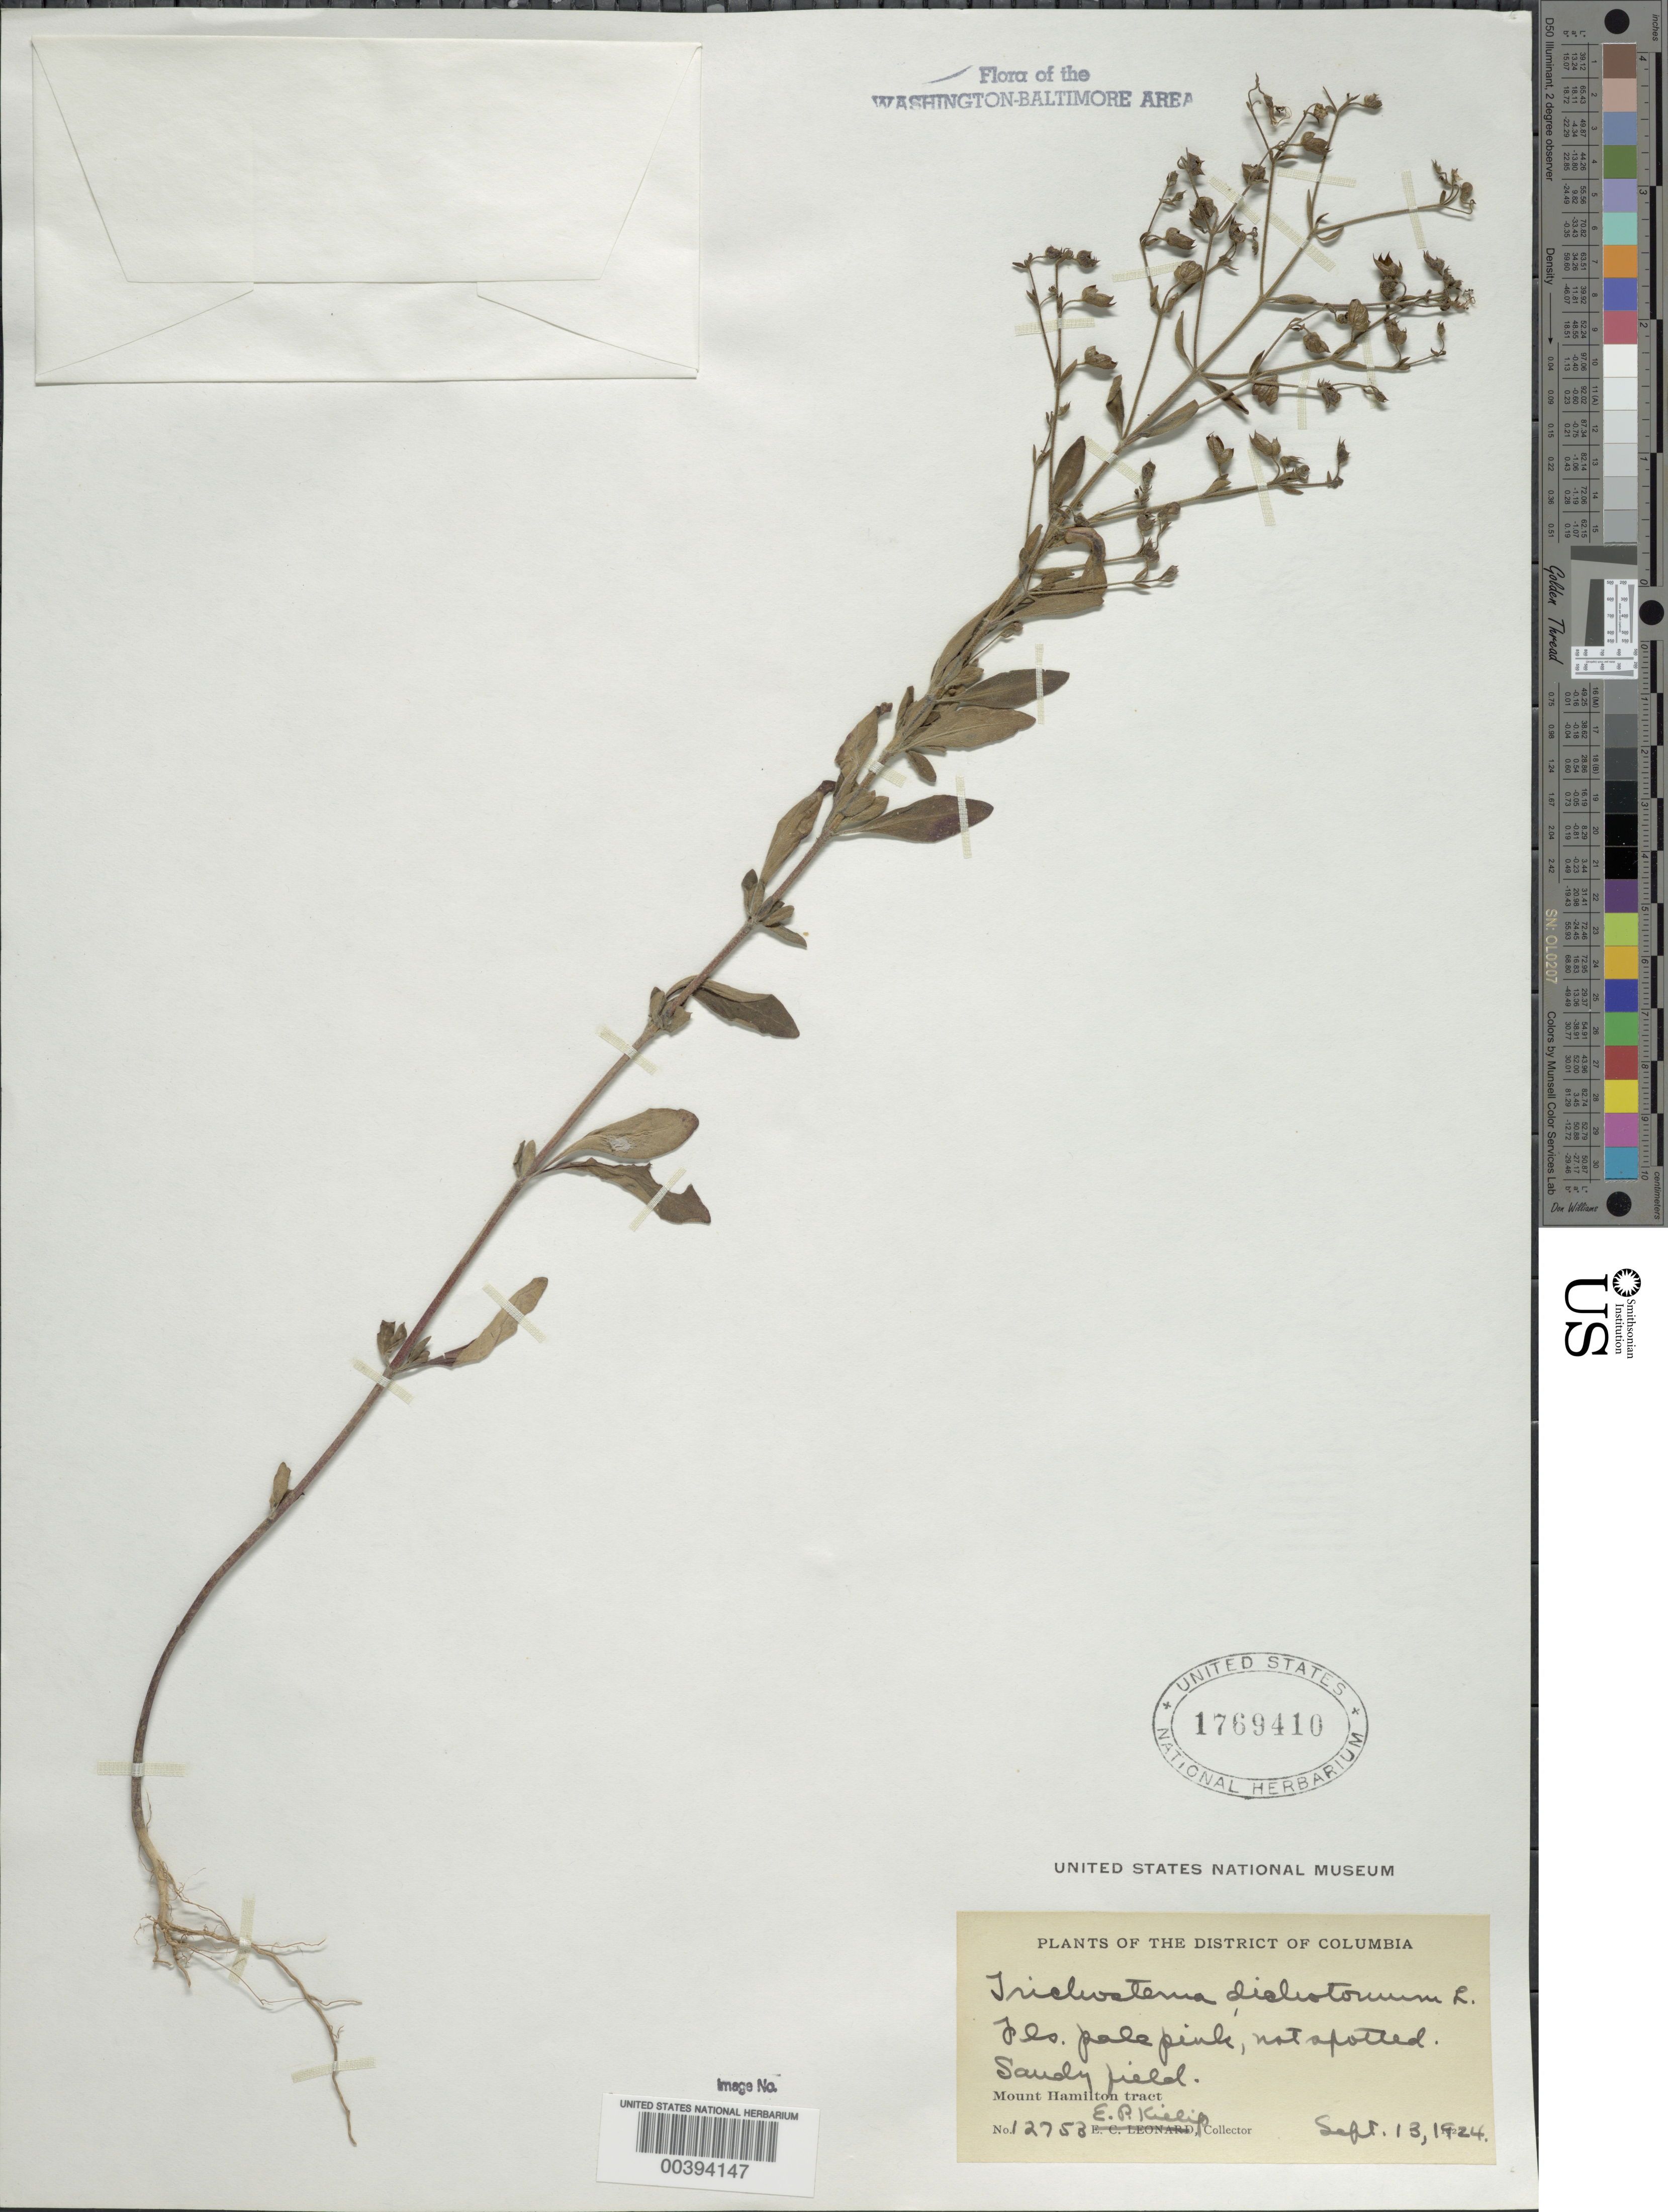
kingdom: Plantae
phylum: Tracheophyta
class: Magnoliopsida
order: Lamiales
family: Lamiaceae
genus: Trichostema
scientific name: Trichostema dichotomum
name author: L.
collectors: E. P. Killip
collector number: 12753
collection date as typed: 13 Sep 1924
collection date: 1924-09-13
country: United States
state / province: District of Columbia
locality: Mt. Hamilton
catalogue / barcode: US 1769410